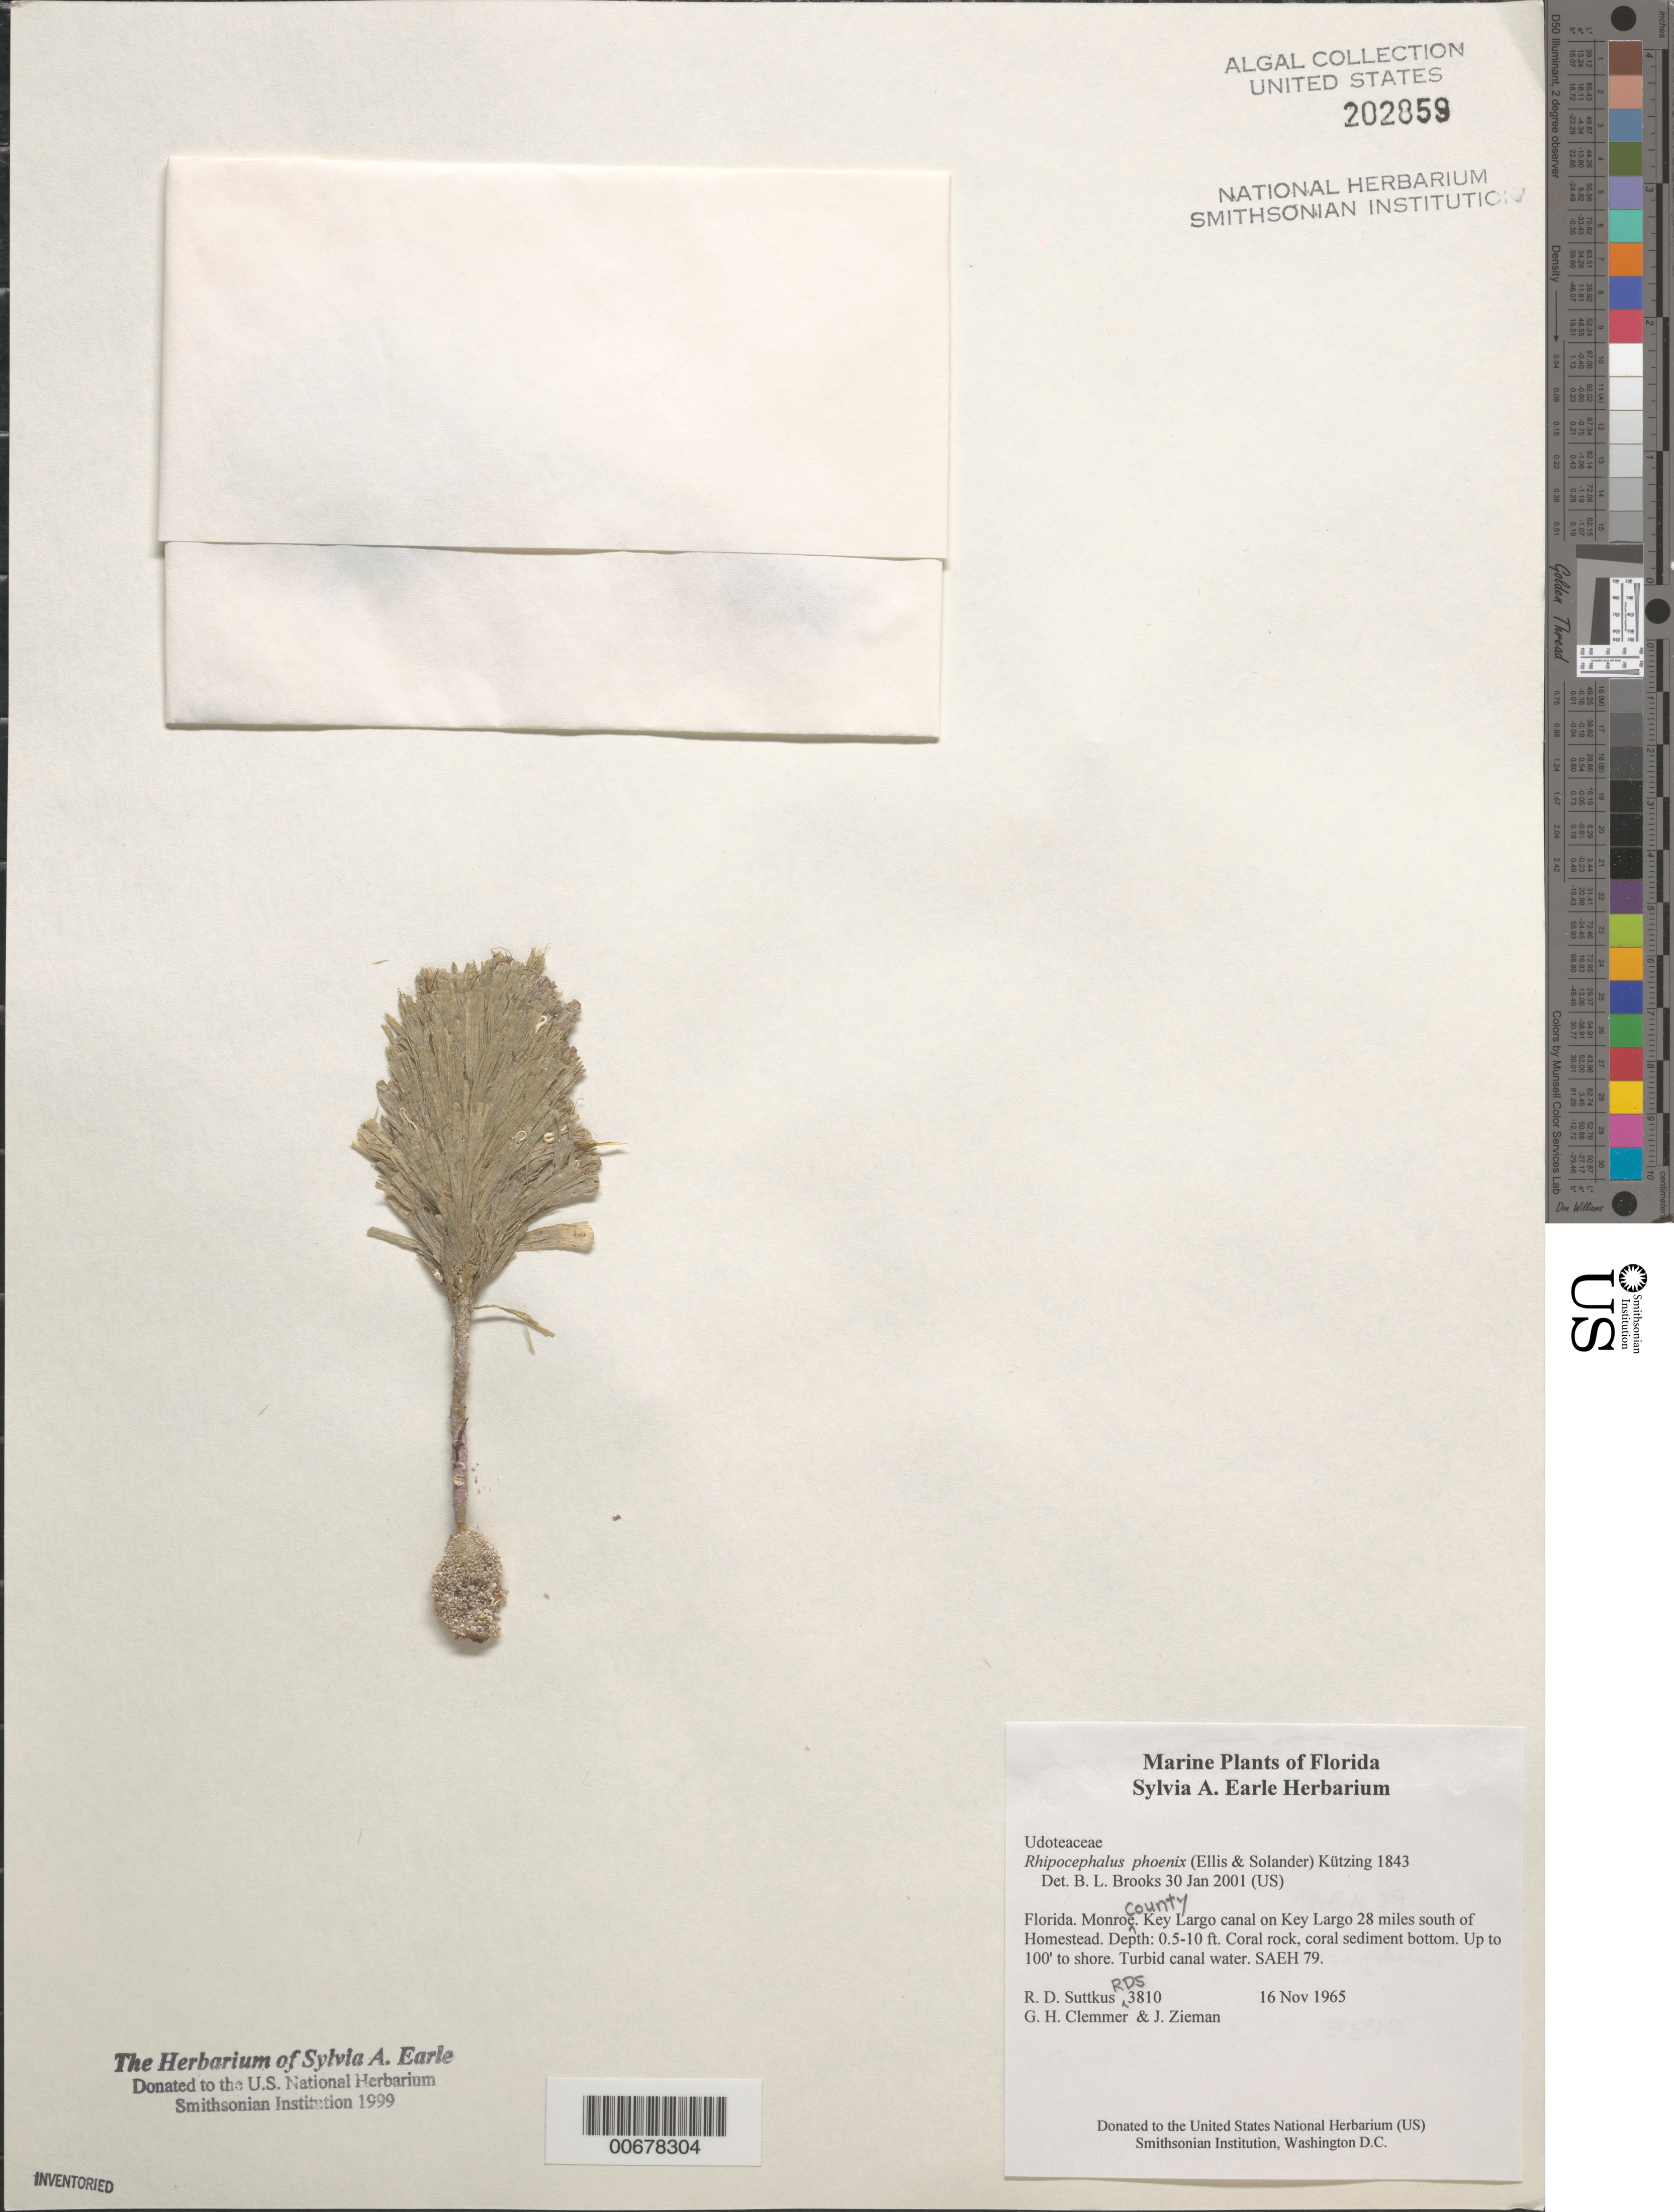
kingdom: Plantae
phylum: Chlorophyta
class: Ulvophyceae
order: Bryopsidales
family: Udoteaceae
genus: Rhipocephalus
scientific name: Rhipocephalus phoenix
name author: (J. Ellis & Sol.) Kütz.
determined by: Brooks, B. L., (BOT), Smithsonian Institution - National Museum of Natural History (UNITED STATES)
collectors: R. Suttkus, G. Clemmer & J. Zieman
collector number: RDS 3810 & SAEH 79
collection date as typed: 16 Nov 1965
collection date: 1965-11-16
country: United States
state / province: Florida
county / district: Monroe County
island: Key Largo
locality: Key Largo Canal, 28 miles south of Homestead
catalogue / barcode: US 202859